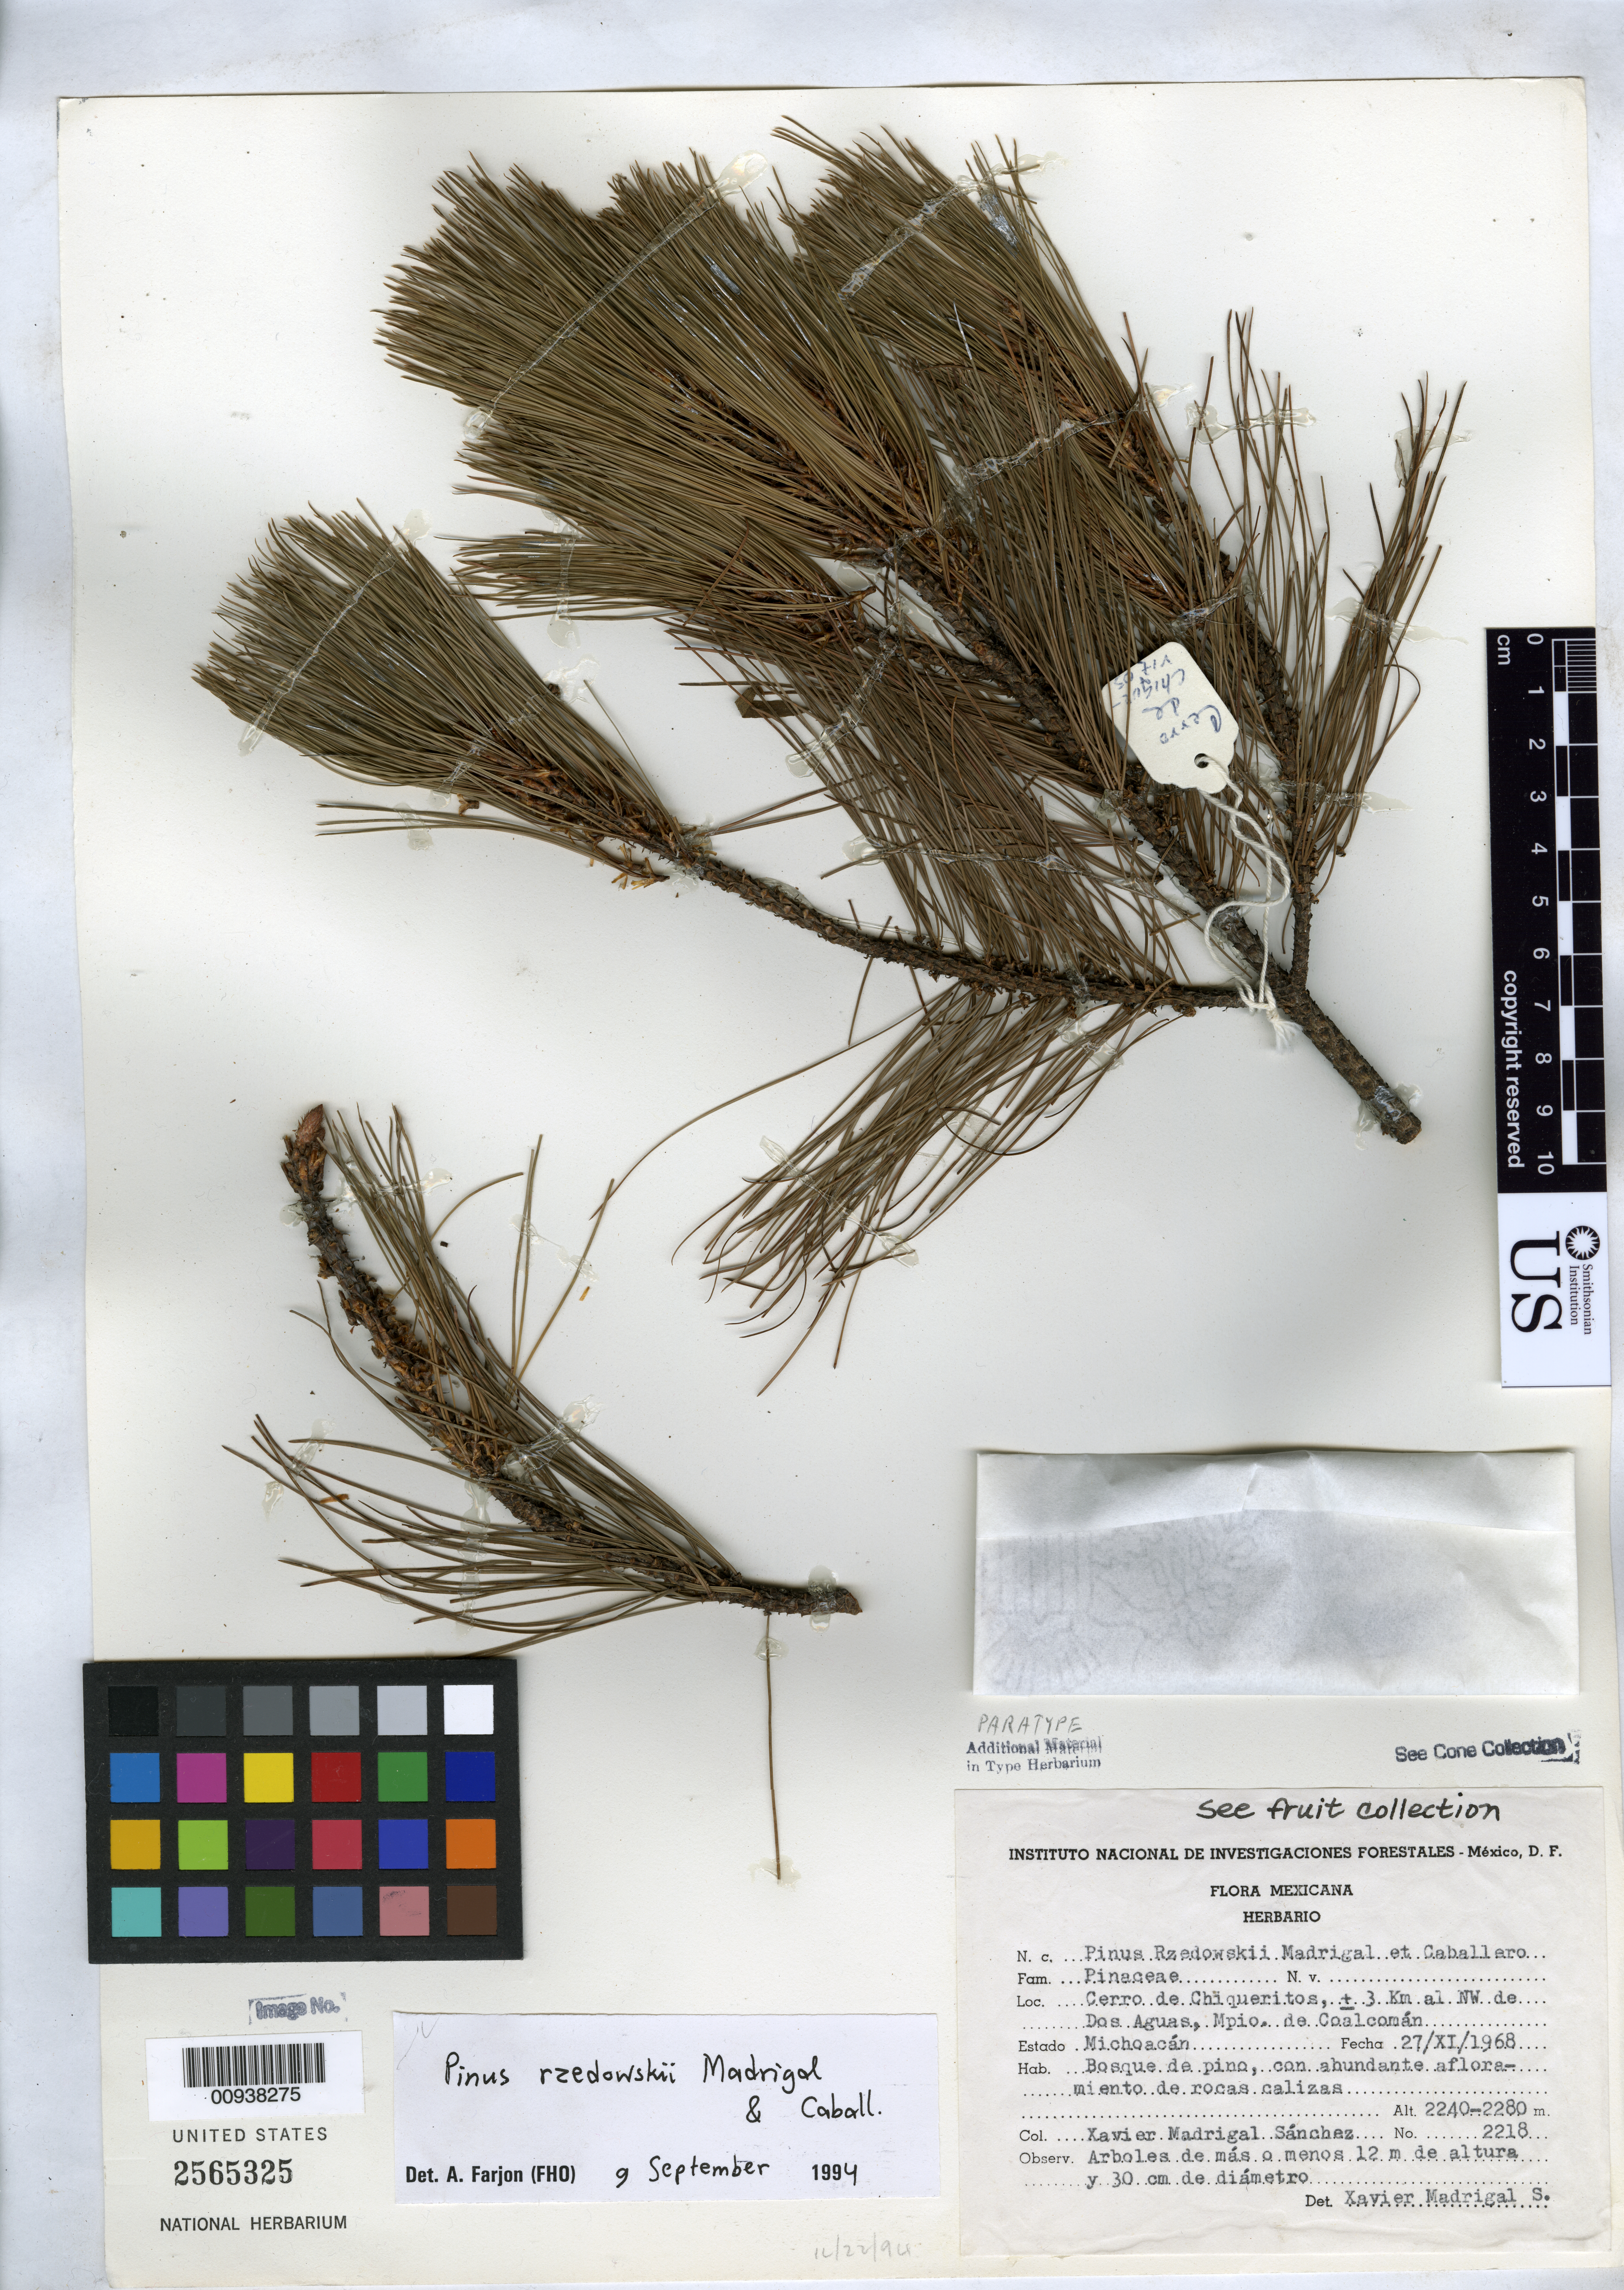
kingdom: Plantae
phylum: Tracheophyta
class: Pinopsida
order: Pinales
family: Pinaceae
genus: Pinus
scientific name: Pinus rzedowskii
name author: Madrigal & Caballero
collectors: X. Madrigal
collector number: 2218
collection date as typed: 27 Nov 1968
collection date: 1968-11-27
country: Mexico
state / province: Michoacán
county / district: Coalcomán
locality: Cerro de Chiqueritos, ± 3 km al NW de Dos Aguas.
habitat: Bosque de pino, con abundante afloramiento de rocas calizas.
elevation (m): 2280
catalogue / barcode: US 2565325